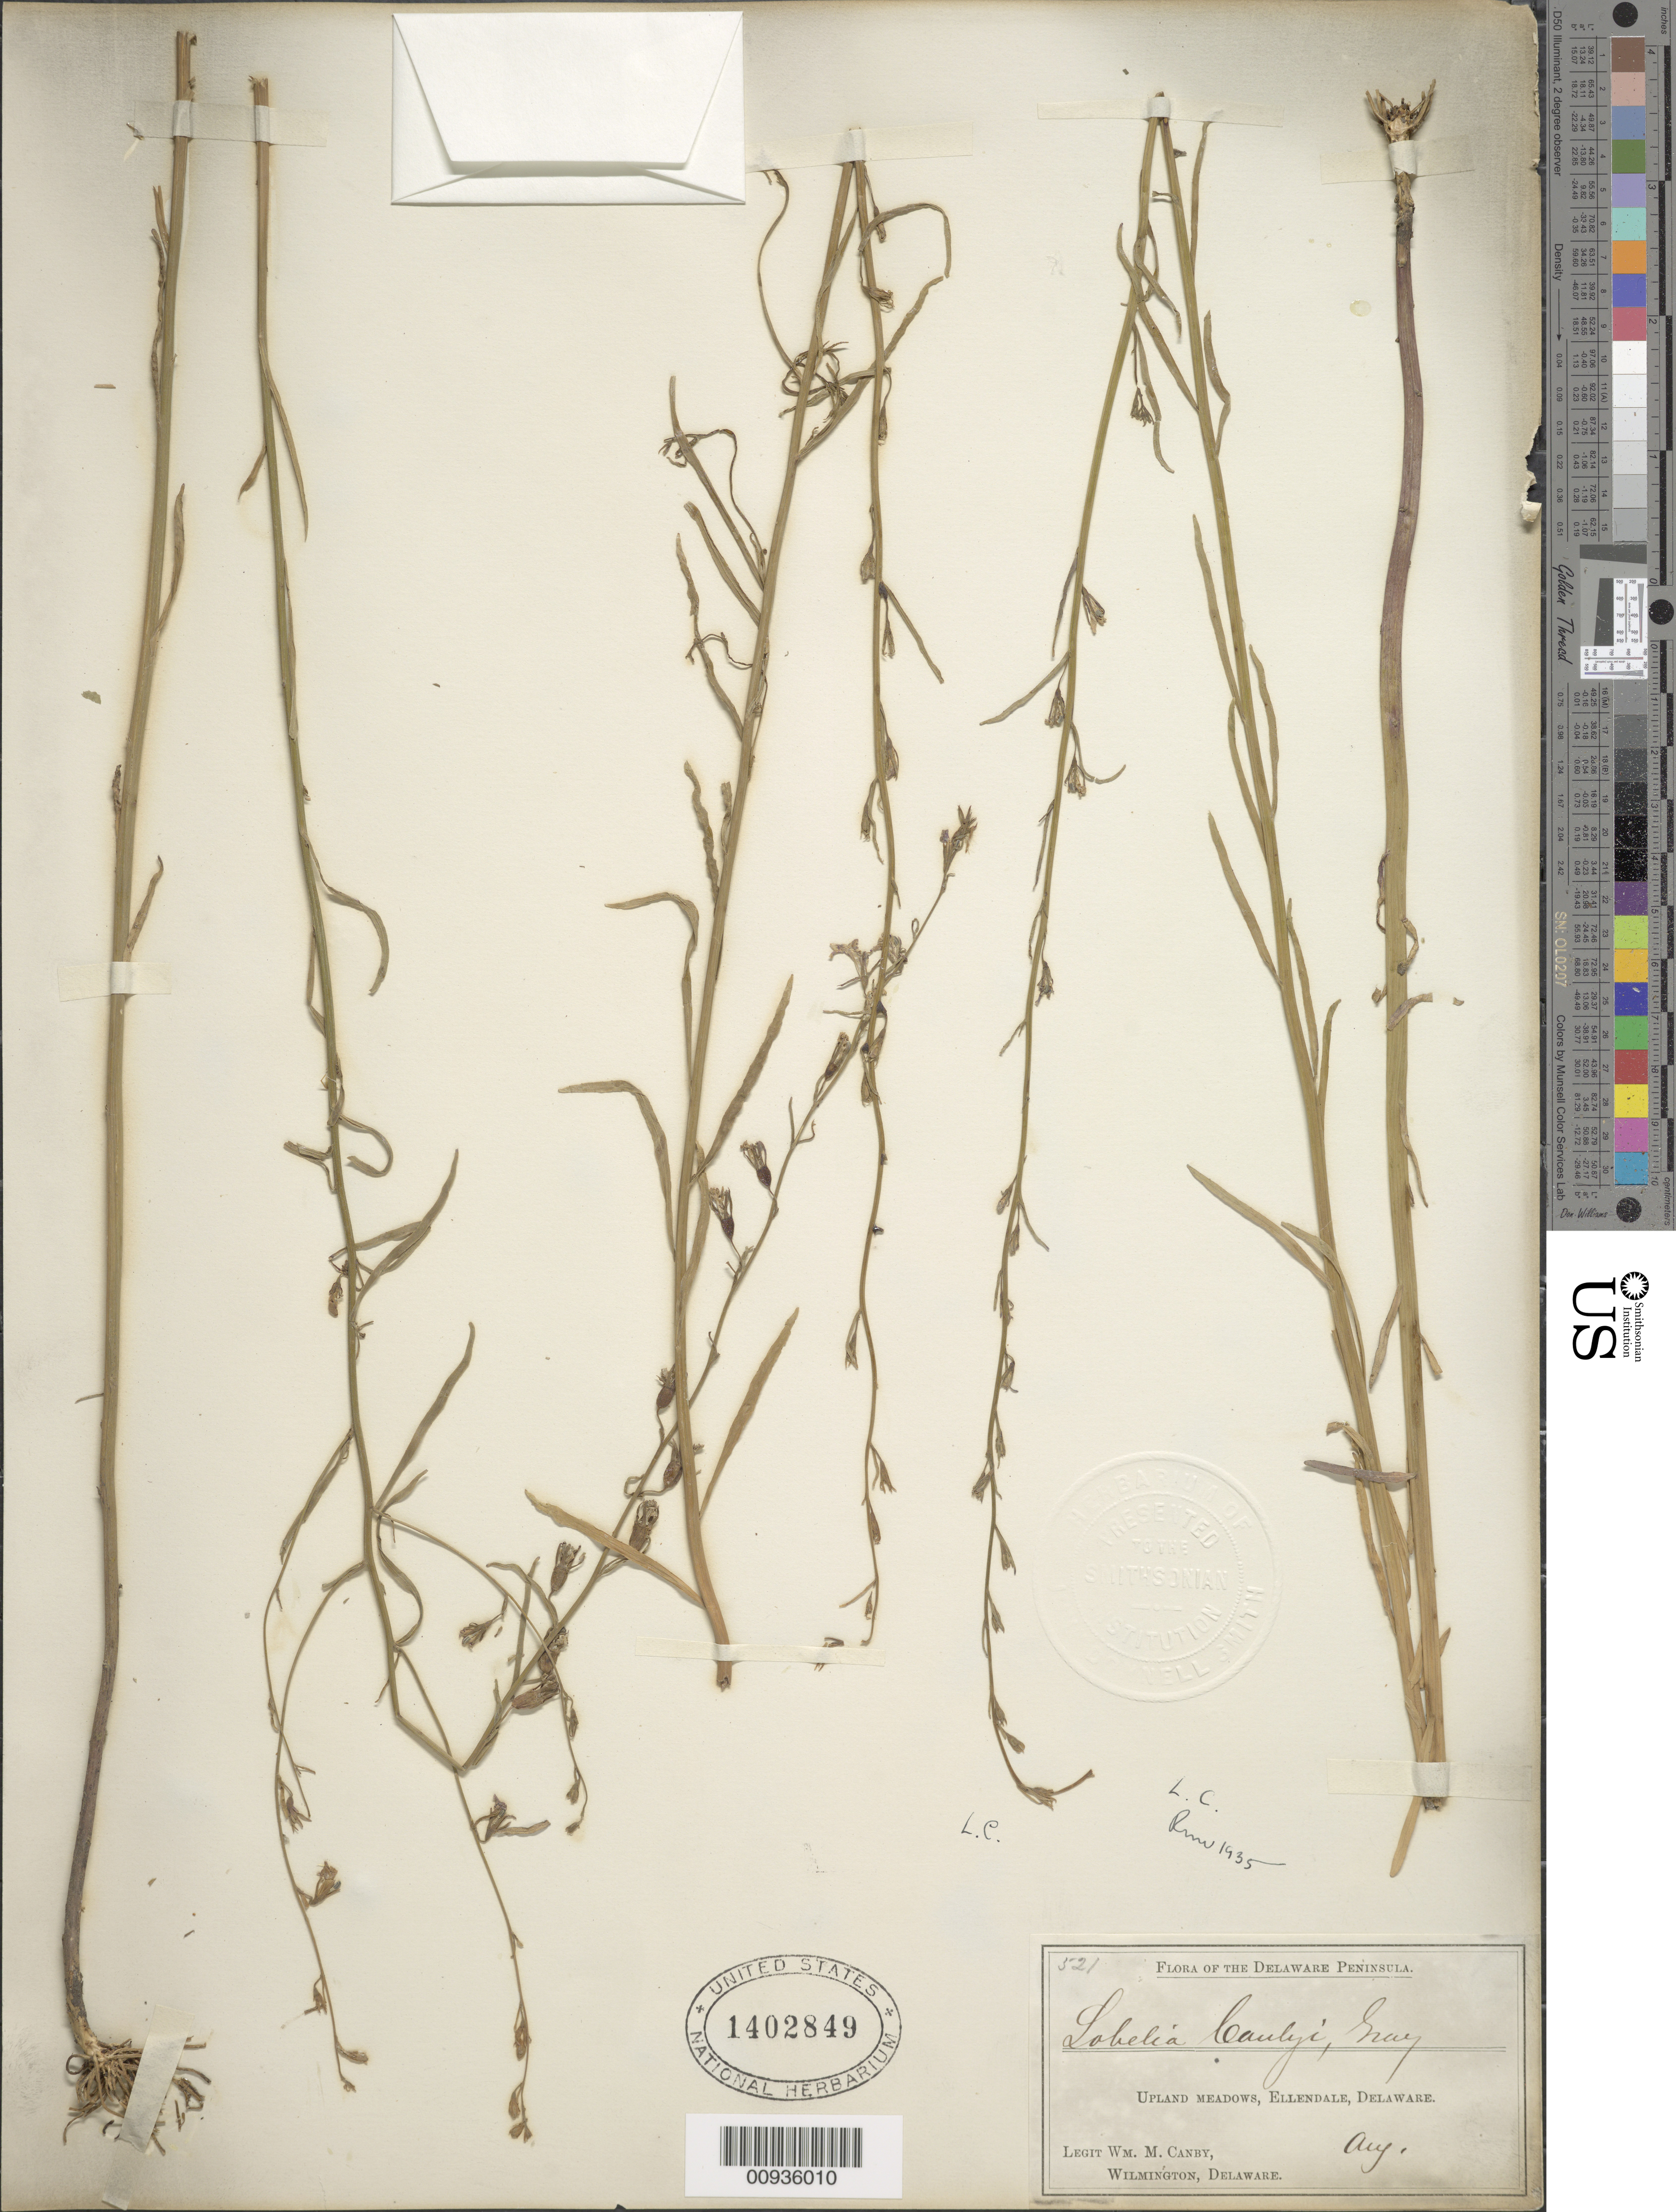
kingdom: Plantae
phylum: Tracheophyta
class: Magnoliopsida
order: Asterales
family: Campanulaceae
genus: Lobelia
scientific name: Lobelia canbyi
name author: A. Gray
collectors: W. M. Canby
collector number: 521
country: United States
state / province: Delaware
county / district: Sussex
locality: Ellendale.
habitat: upland meadows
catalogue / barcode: US 1402849